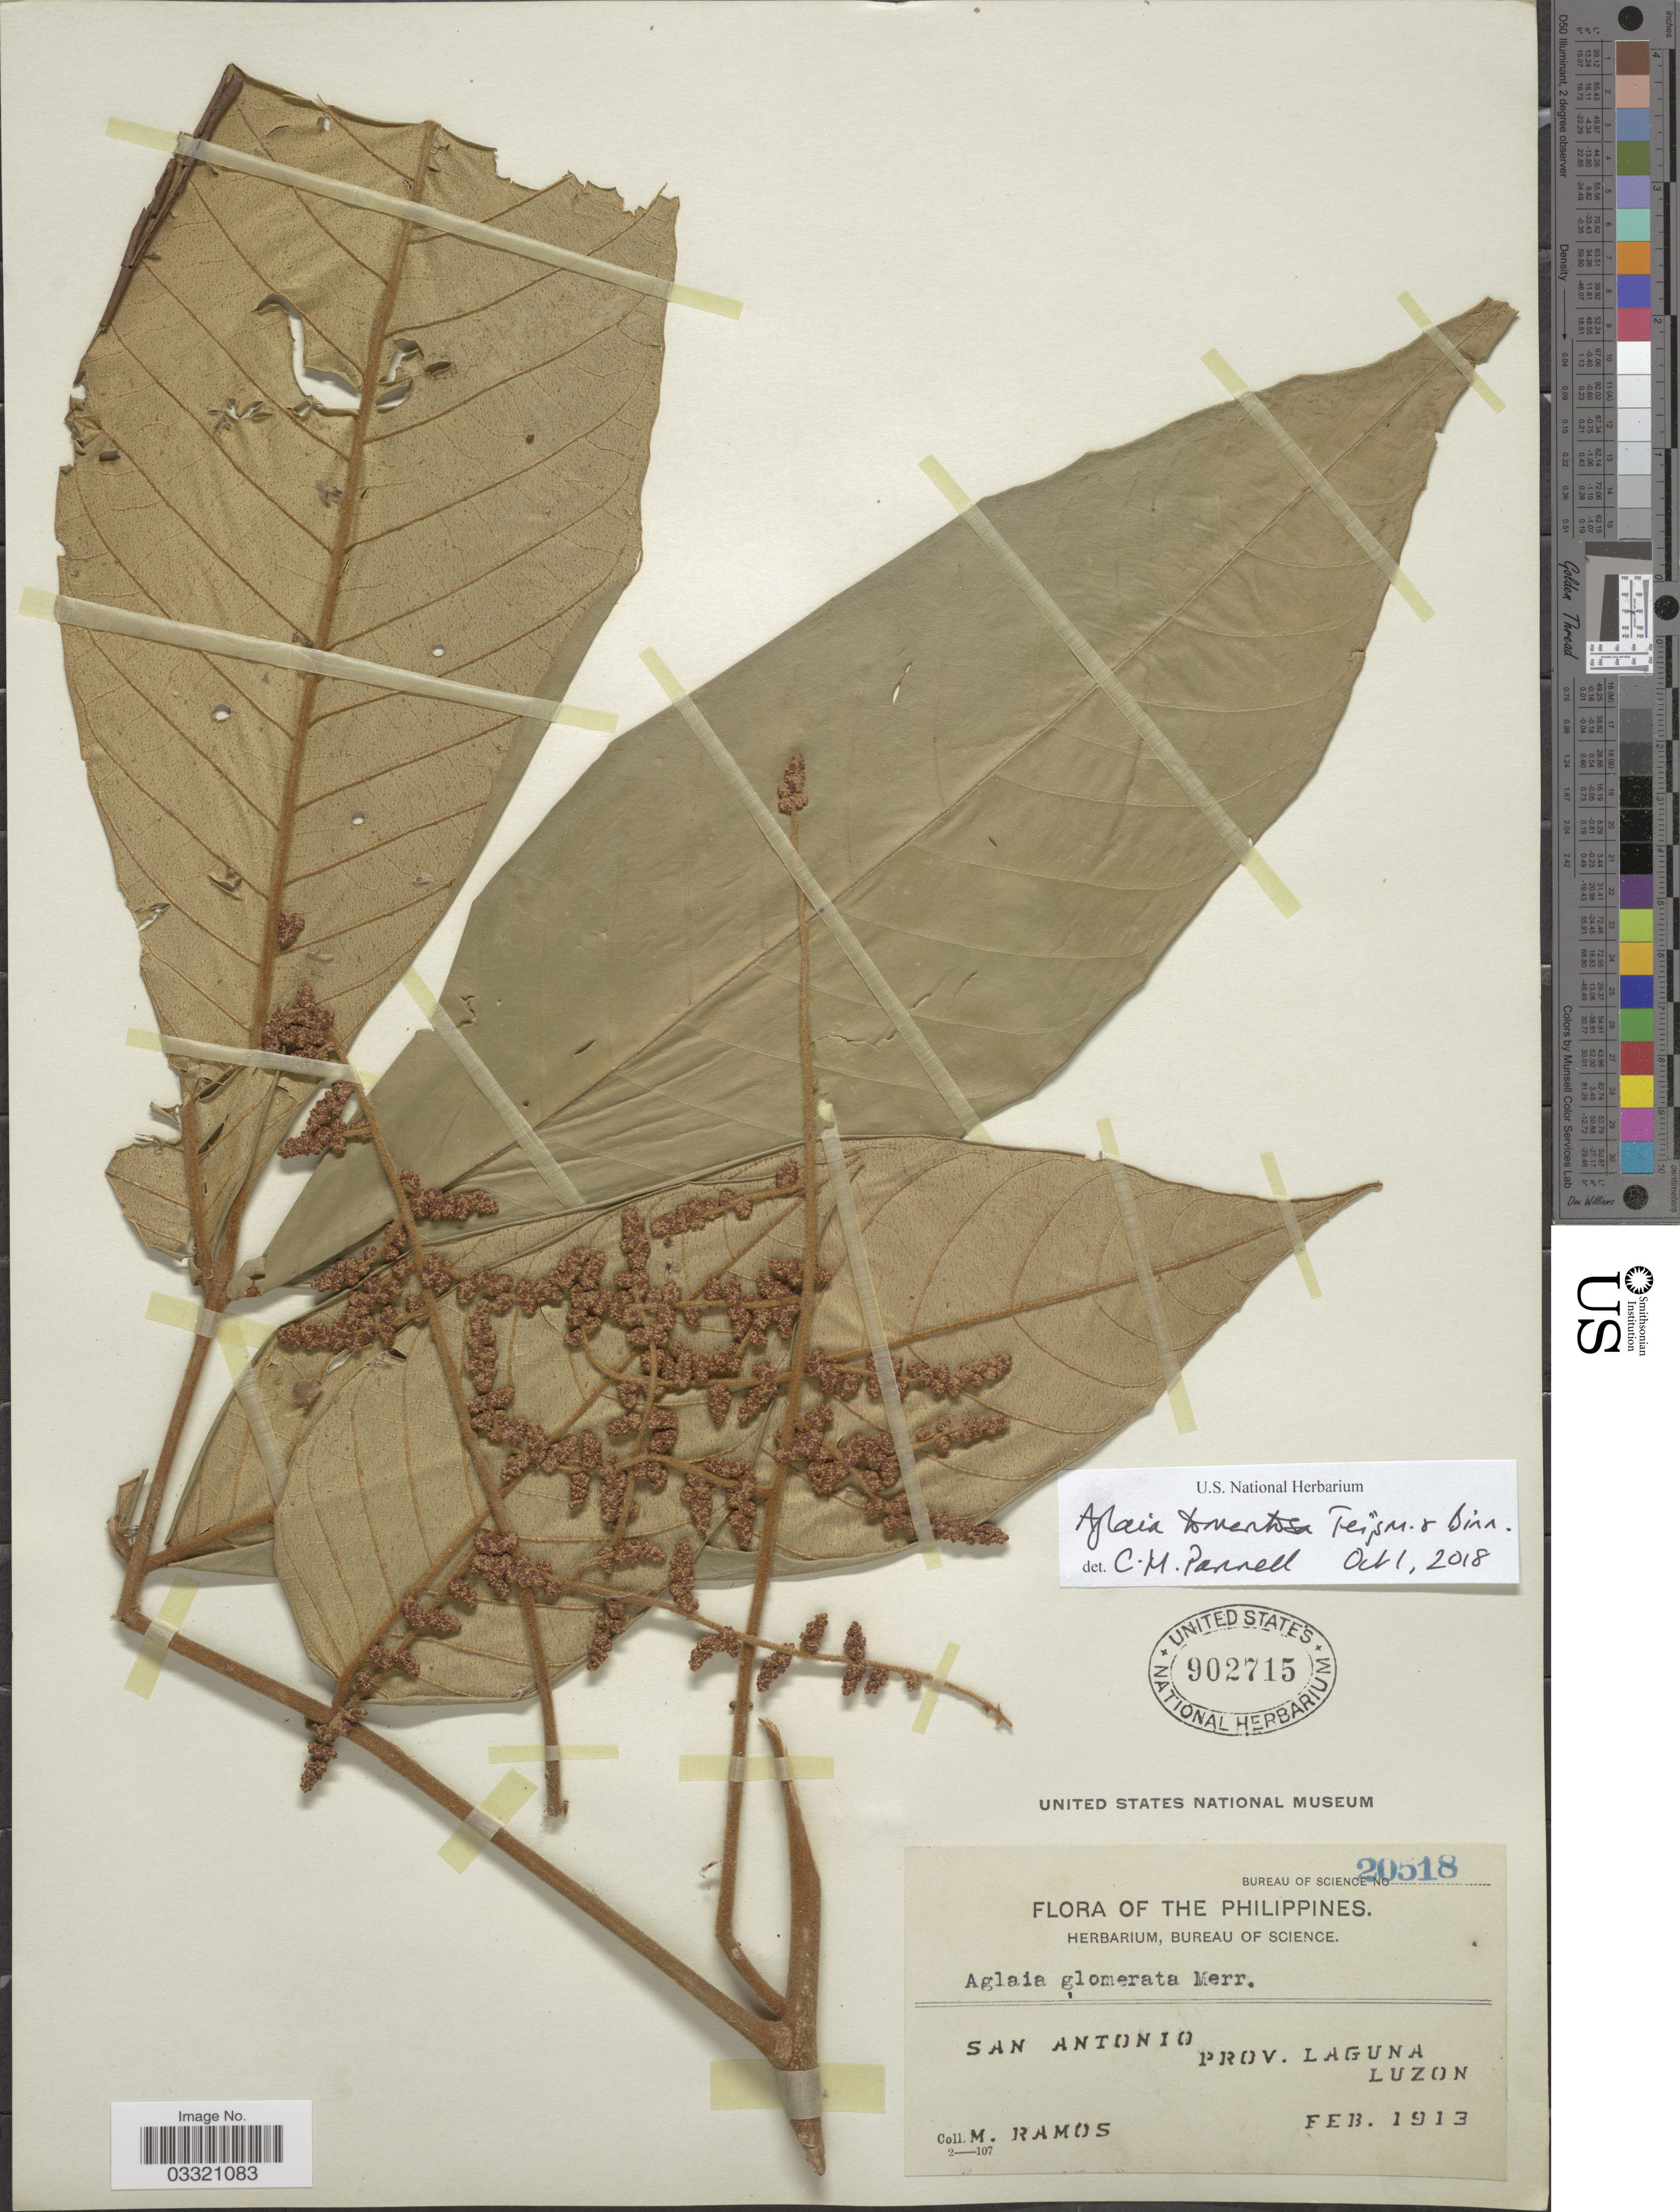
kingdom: Plantae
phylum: Tracheophyta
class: Magnoliopsida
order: Sapindales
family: Meliaceae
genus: Aglaia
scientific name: Aglaia tomentosa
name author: Teijsm. & Binn.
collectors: M. Ramos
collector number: Bureau of Science 20518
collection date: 1913-02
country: Philippines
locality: San Antonio. Prov. Laguna. Luzon.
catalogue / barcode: US 902715